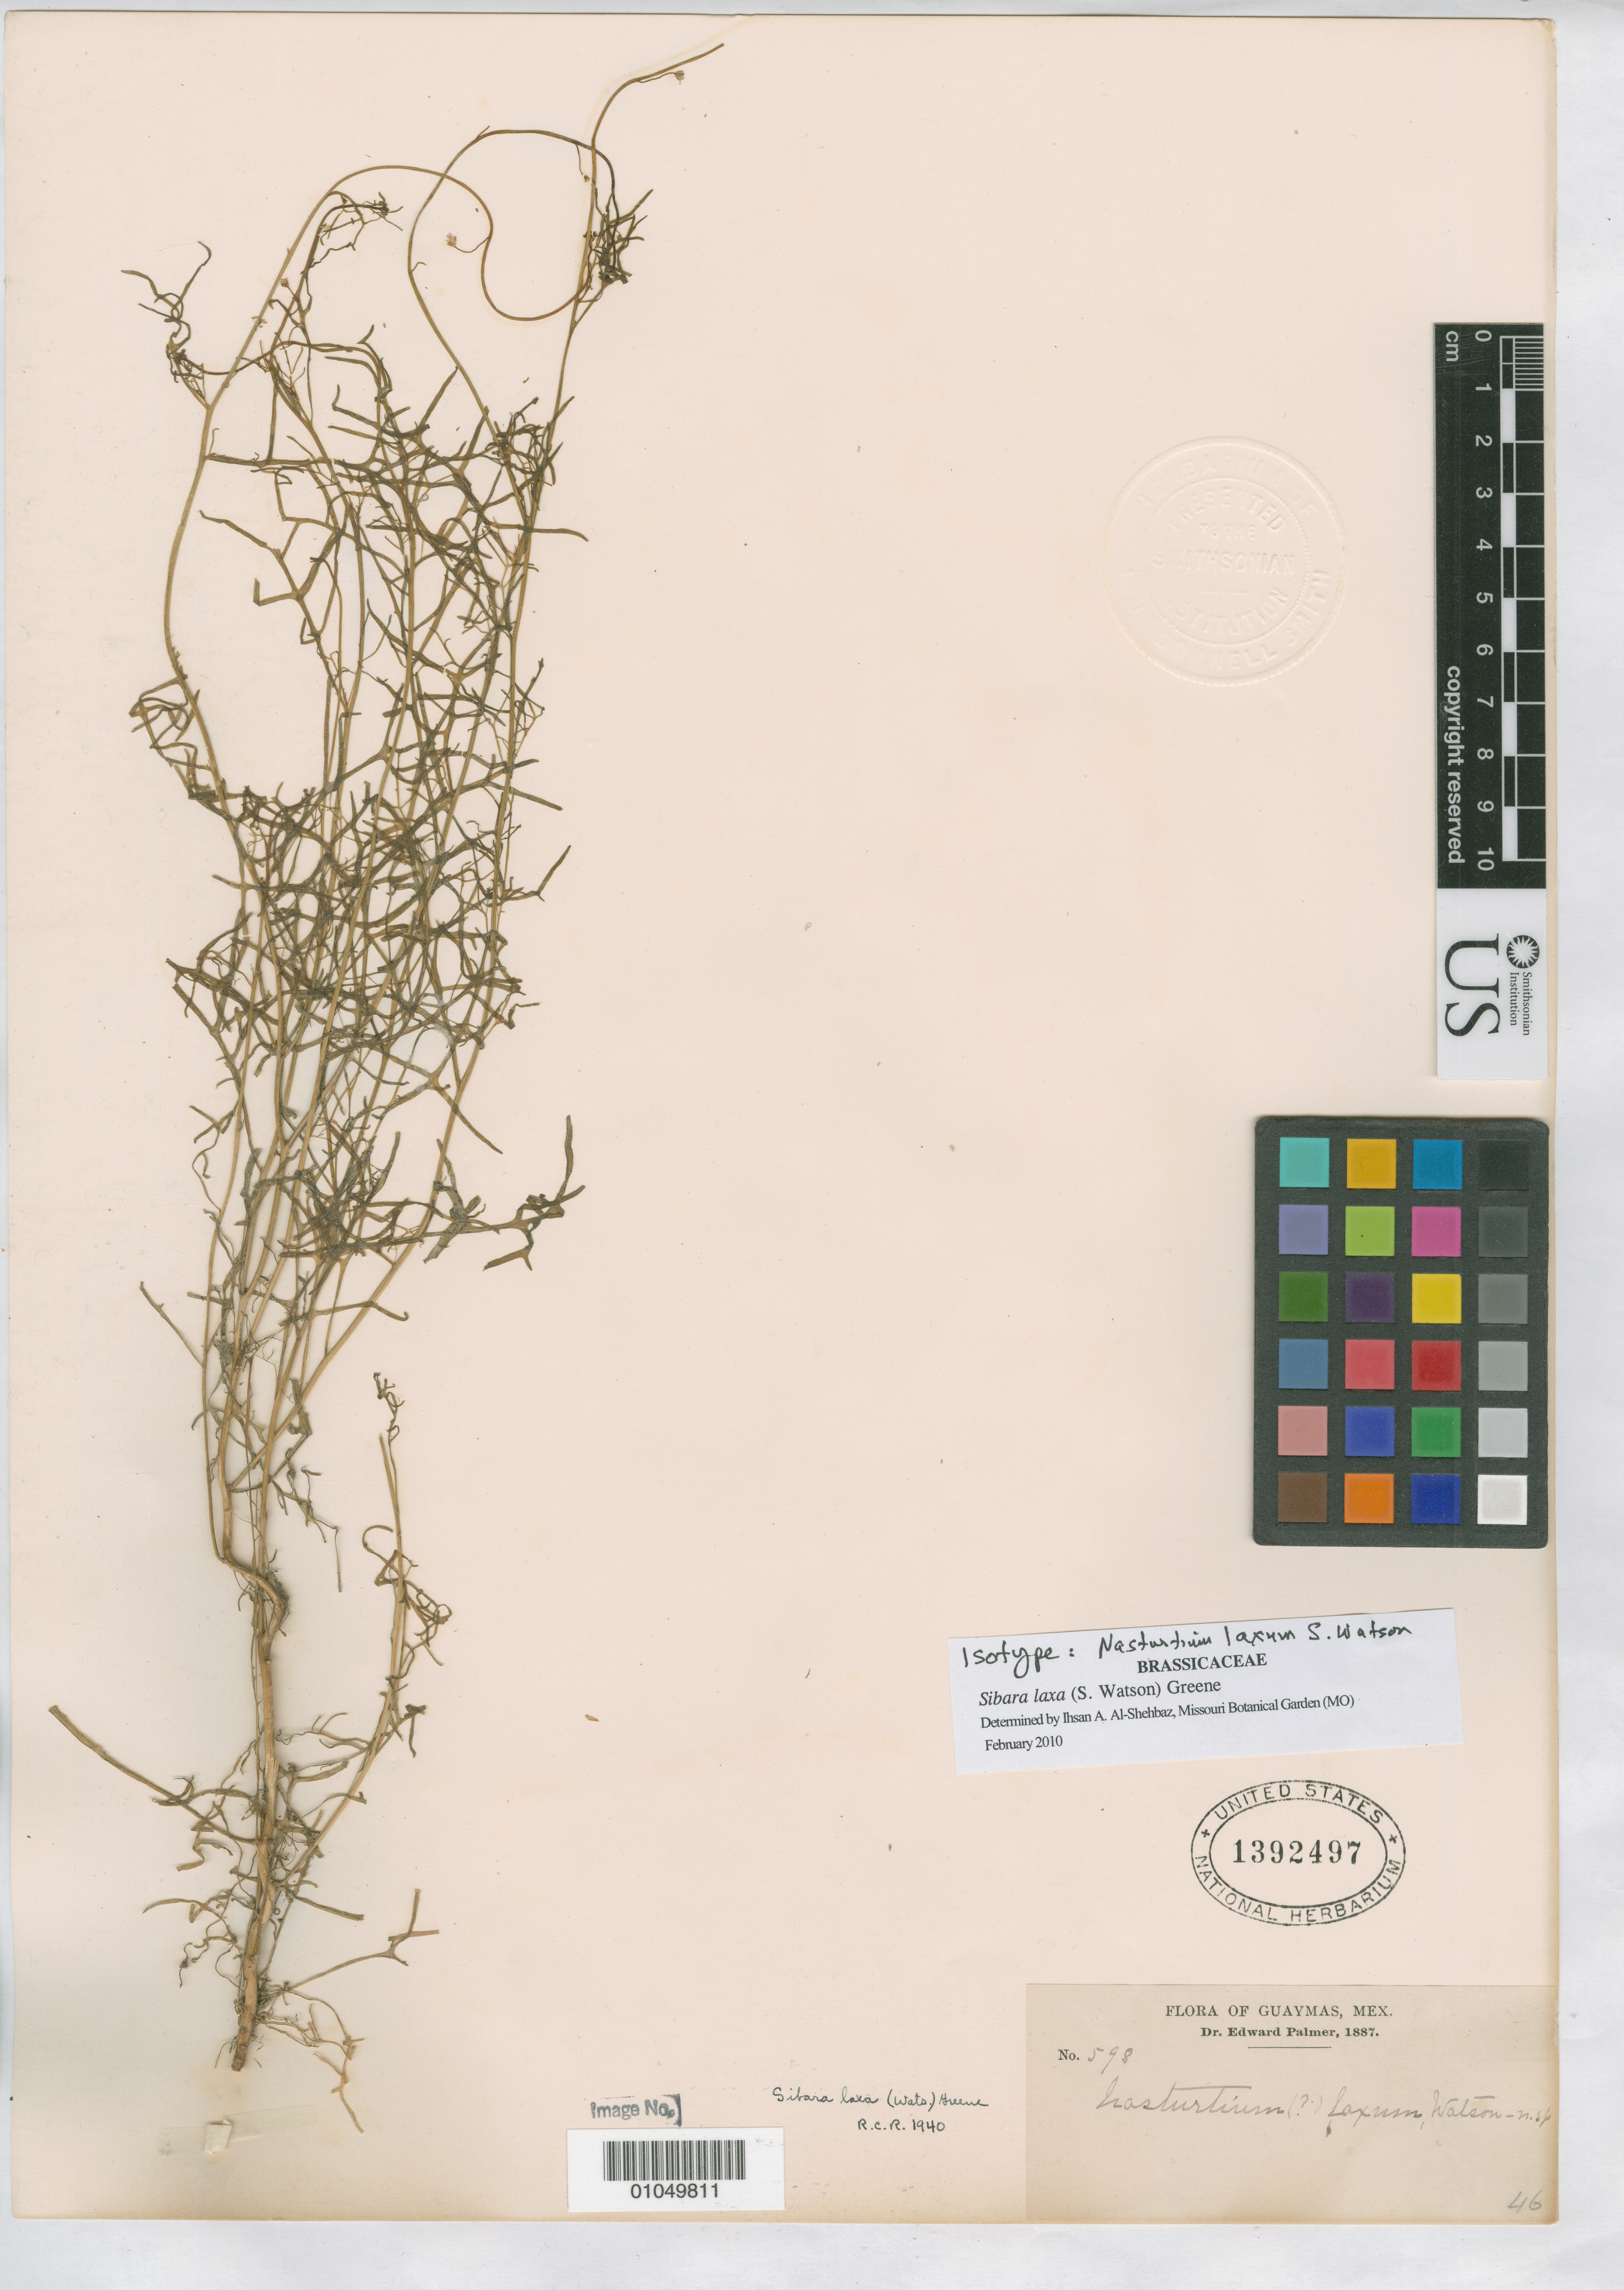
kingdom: Plantae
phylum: Tracheophyta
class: Magnoliopsida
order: Brassicales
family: Brassicaceae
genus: Nasturtium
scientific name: Nasturtium laxum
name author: S. Watson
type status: Isotype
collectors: E. Palmer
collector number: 598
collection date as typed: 1887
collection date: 1887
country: Mexico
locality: Guaymas. [Protologue, "On sandy plains near Los Angeles Bay"]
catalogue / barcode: US 1392497